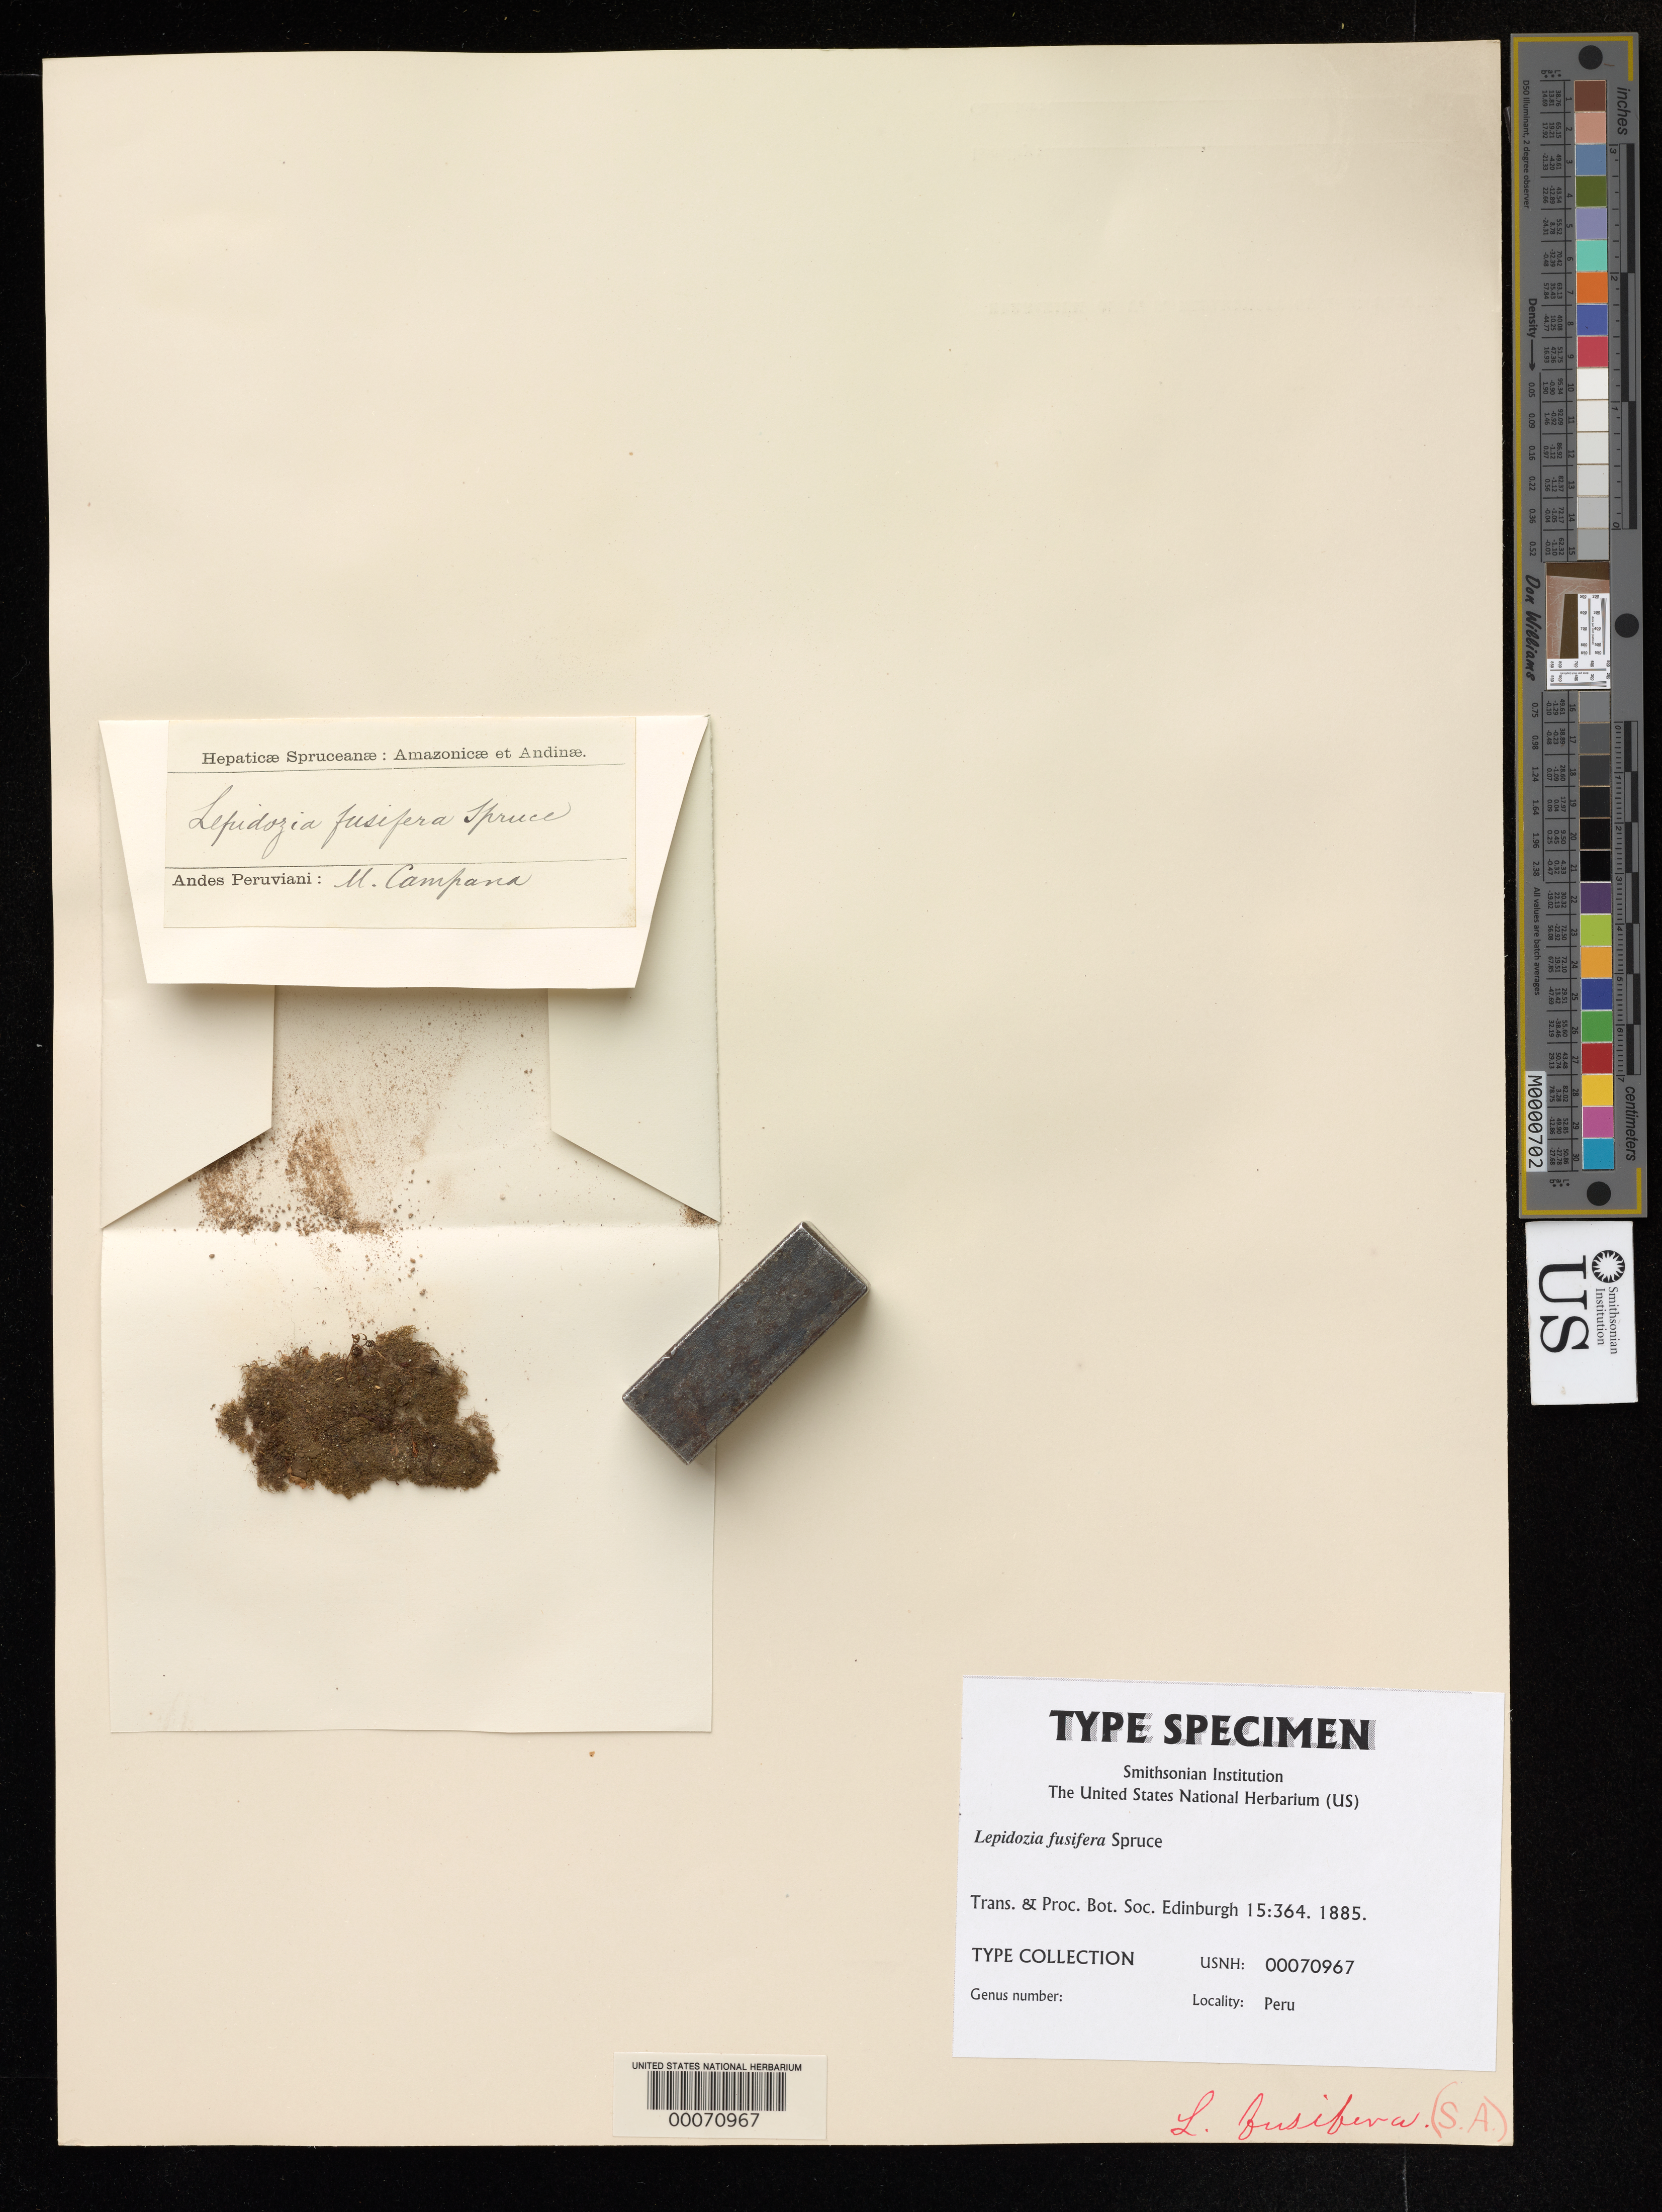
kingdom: Plantae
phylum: Marchantiophyta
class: Jungermanniopsida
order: Jungermanniales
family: Lepidoziaceae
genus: Lepidozia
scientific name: Lepidozia fusifera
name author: Spruce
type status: Type Collection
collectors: R. Spruce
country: Peru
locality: Campana